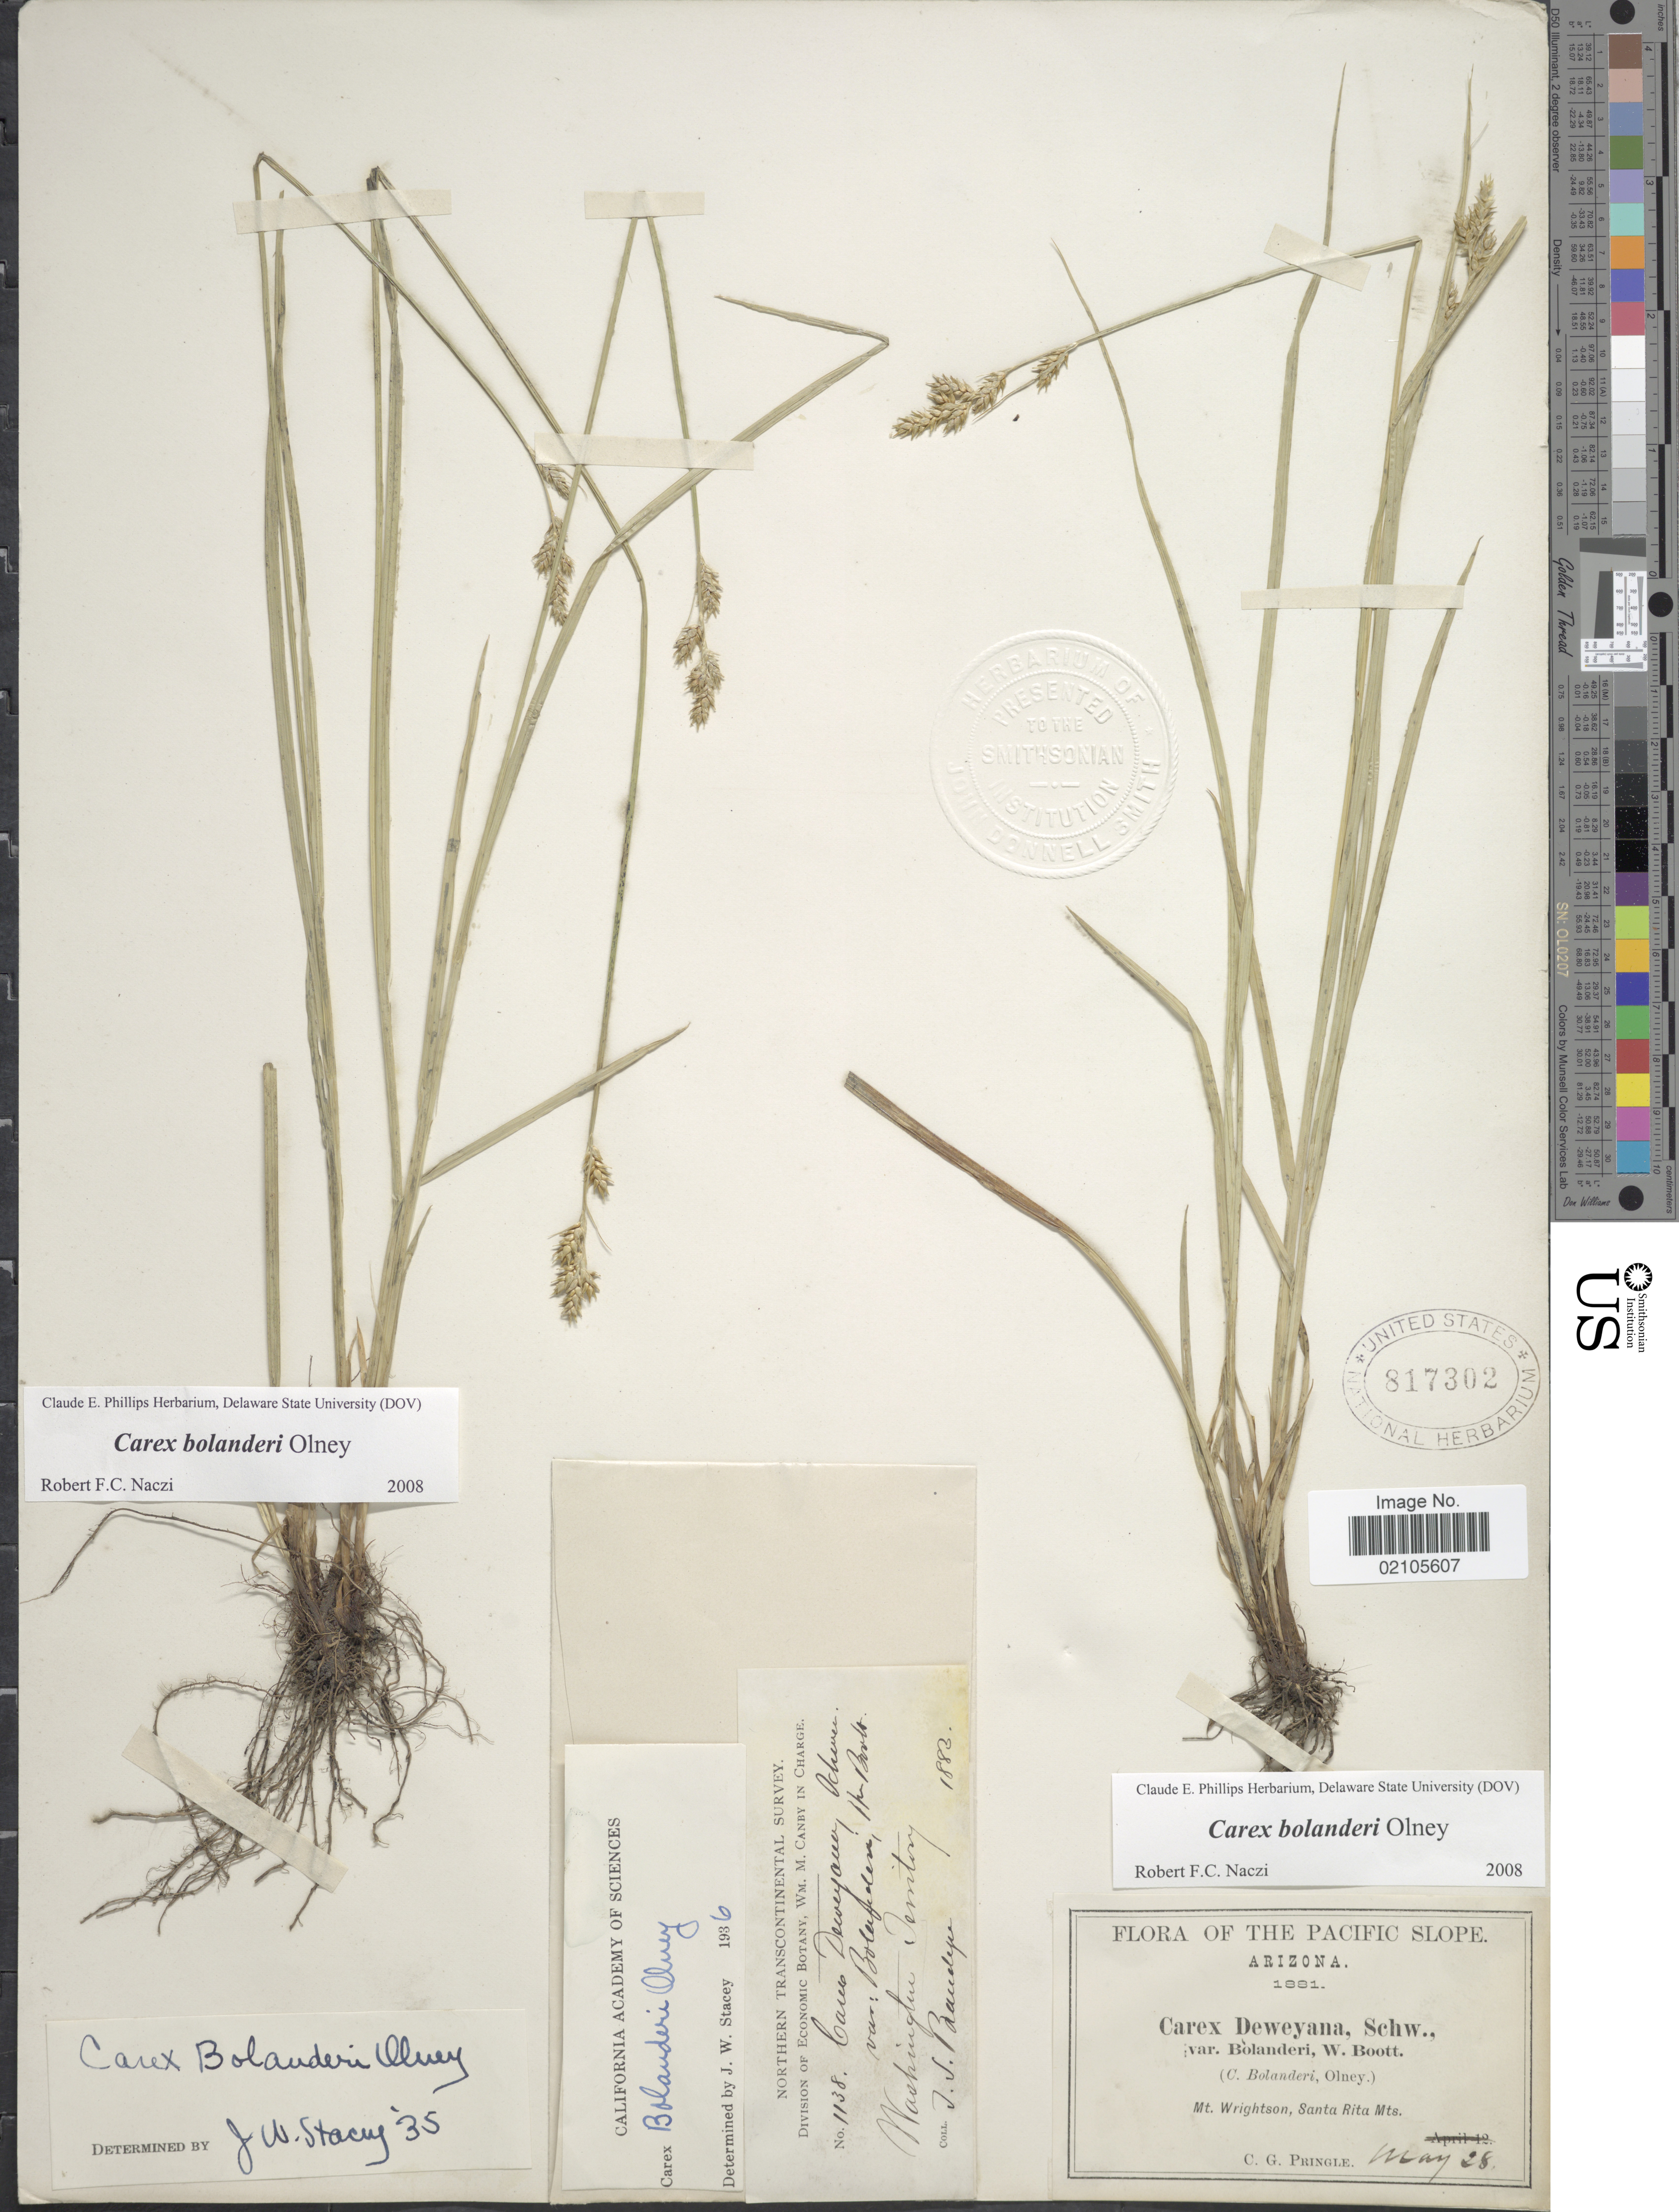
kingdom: Plantae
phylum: Tracheophyta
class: Liliopsida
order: Poales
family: Cyperaceae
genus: Carex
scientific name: Carex bolanderi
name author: Olney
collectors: C. G. Pringle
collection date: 1881-05-28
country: United States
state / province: Arizona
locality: The Pacific Slopes, Mt. Wrightson, Santa Rita Mts.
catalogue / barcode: US 817302